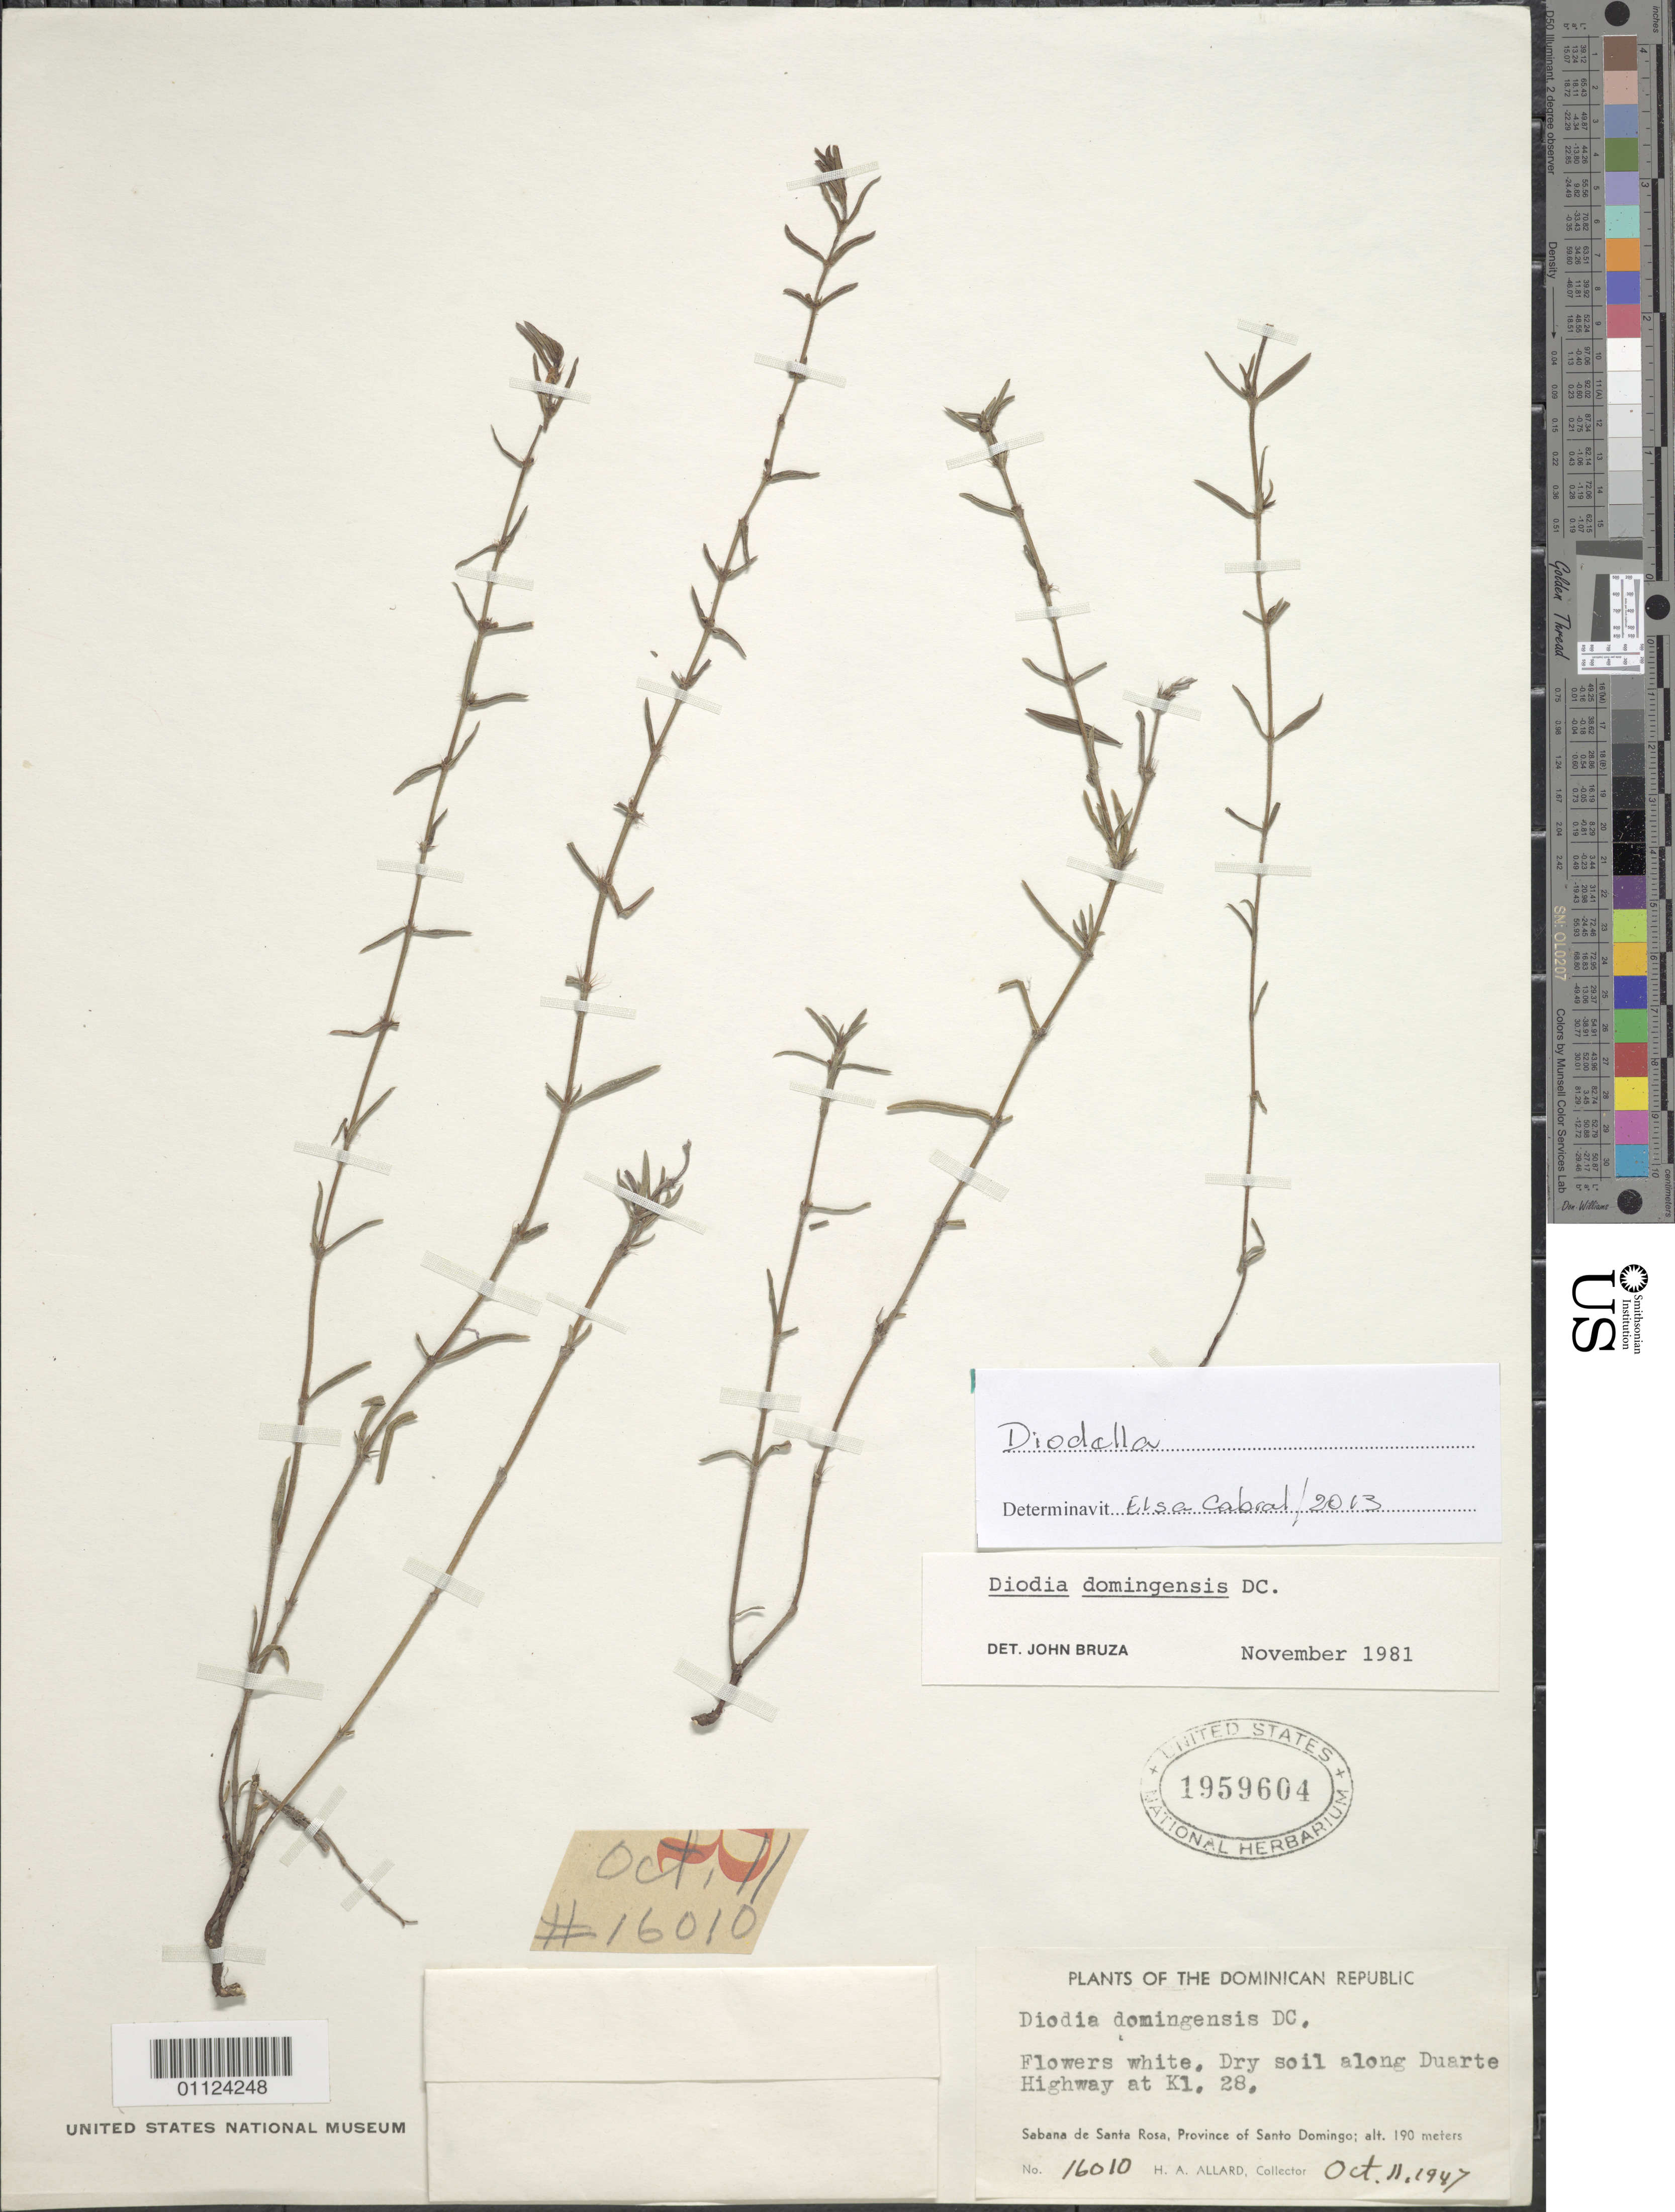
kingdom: Plantae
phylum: Tracheophyta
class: Magnoliopsida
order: Gentianales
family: Rubiaceae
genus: Diodella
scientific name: Diodella sp.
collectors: H. A. Allard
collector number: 16010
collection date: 1947-10-11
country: Dominican Republic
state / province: Santo Domingo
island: Hispaniola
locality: Sabana de Santa Rosa, along Duarte Highway, at K1, 28.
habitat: Dry soil along highway.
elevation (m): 190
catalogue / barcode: US 1959604